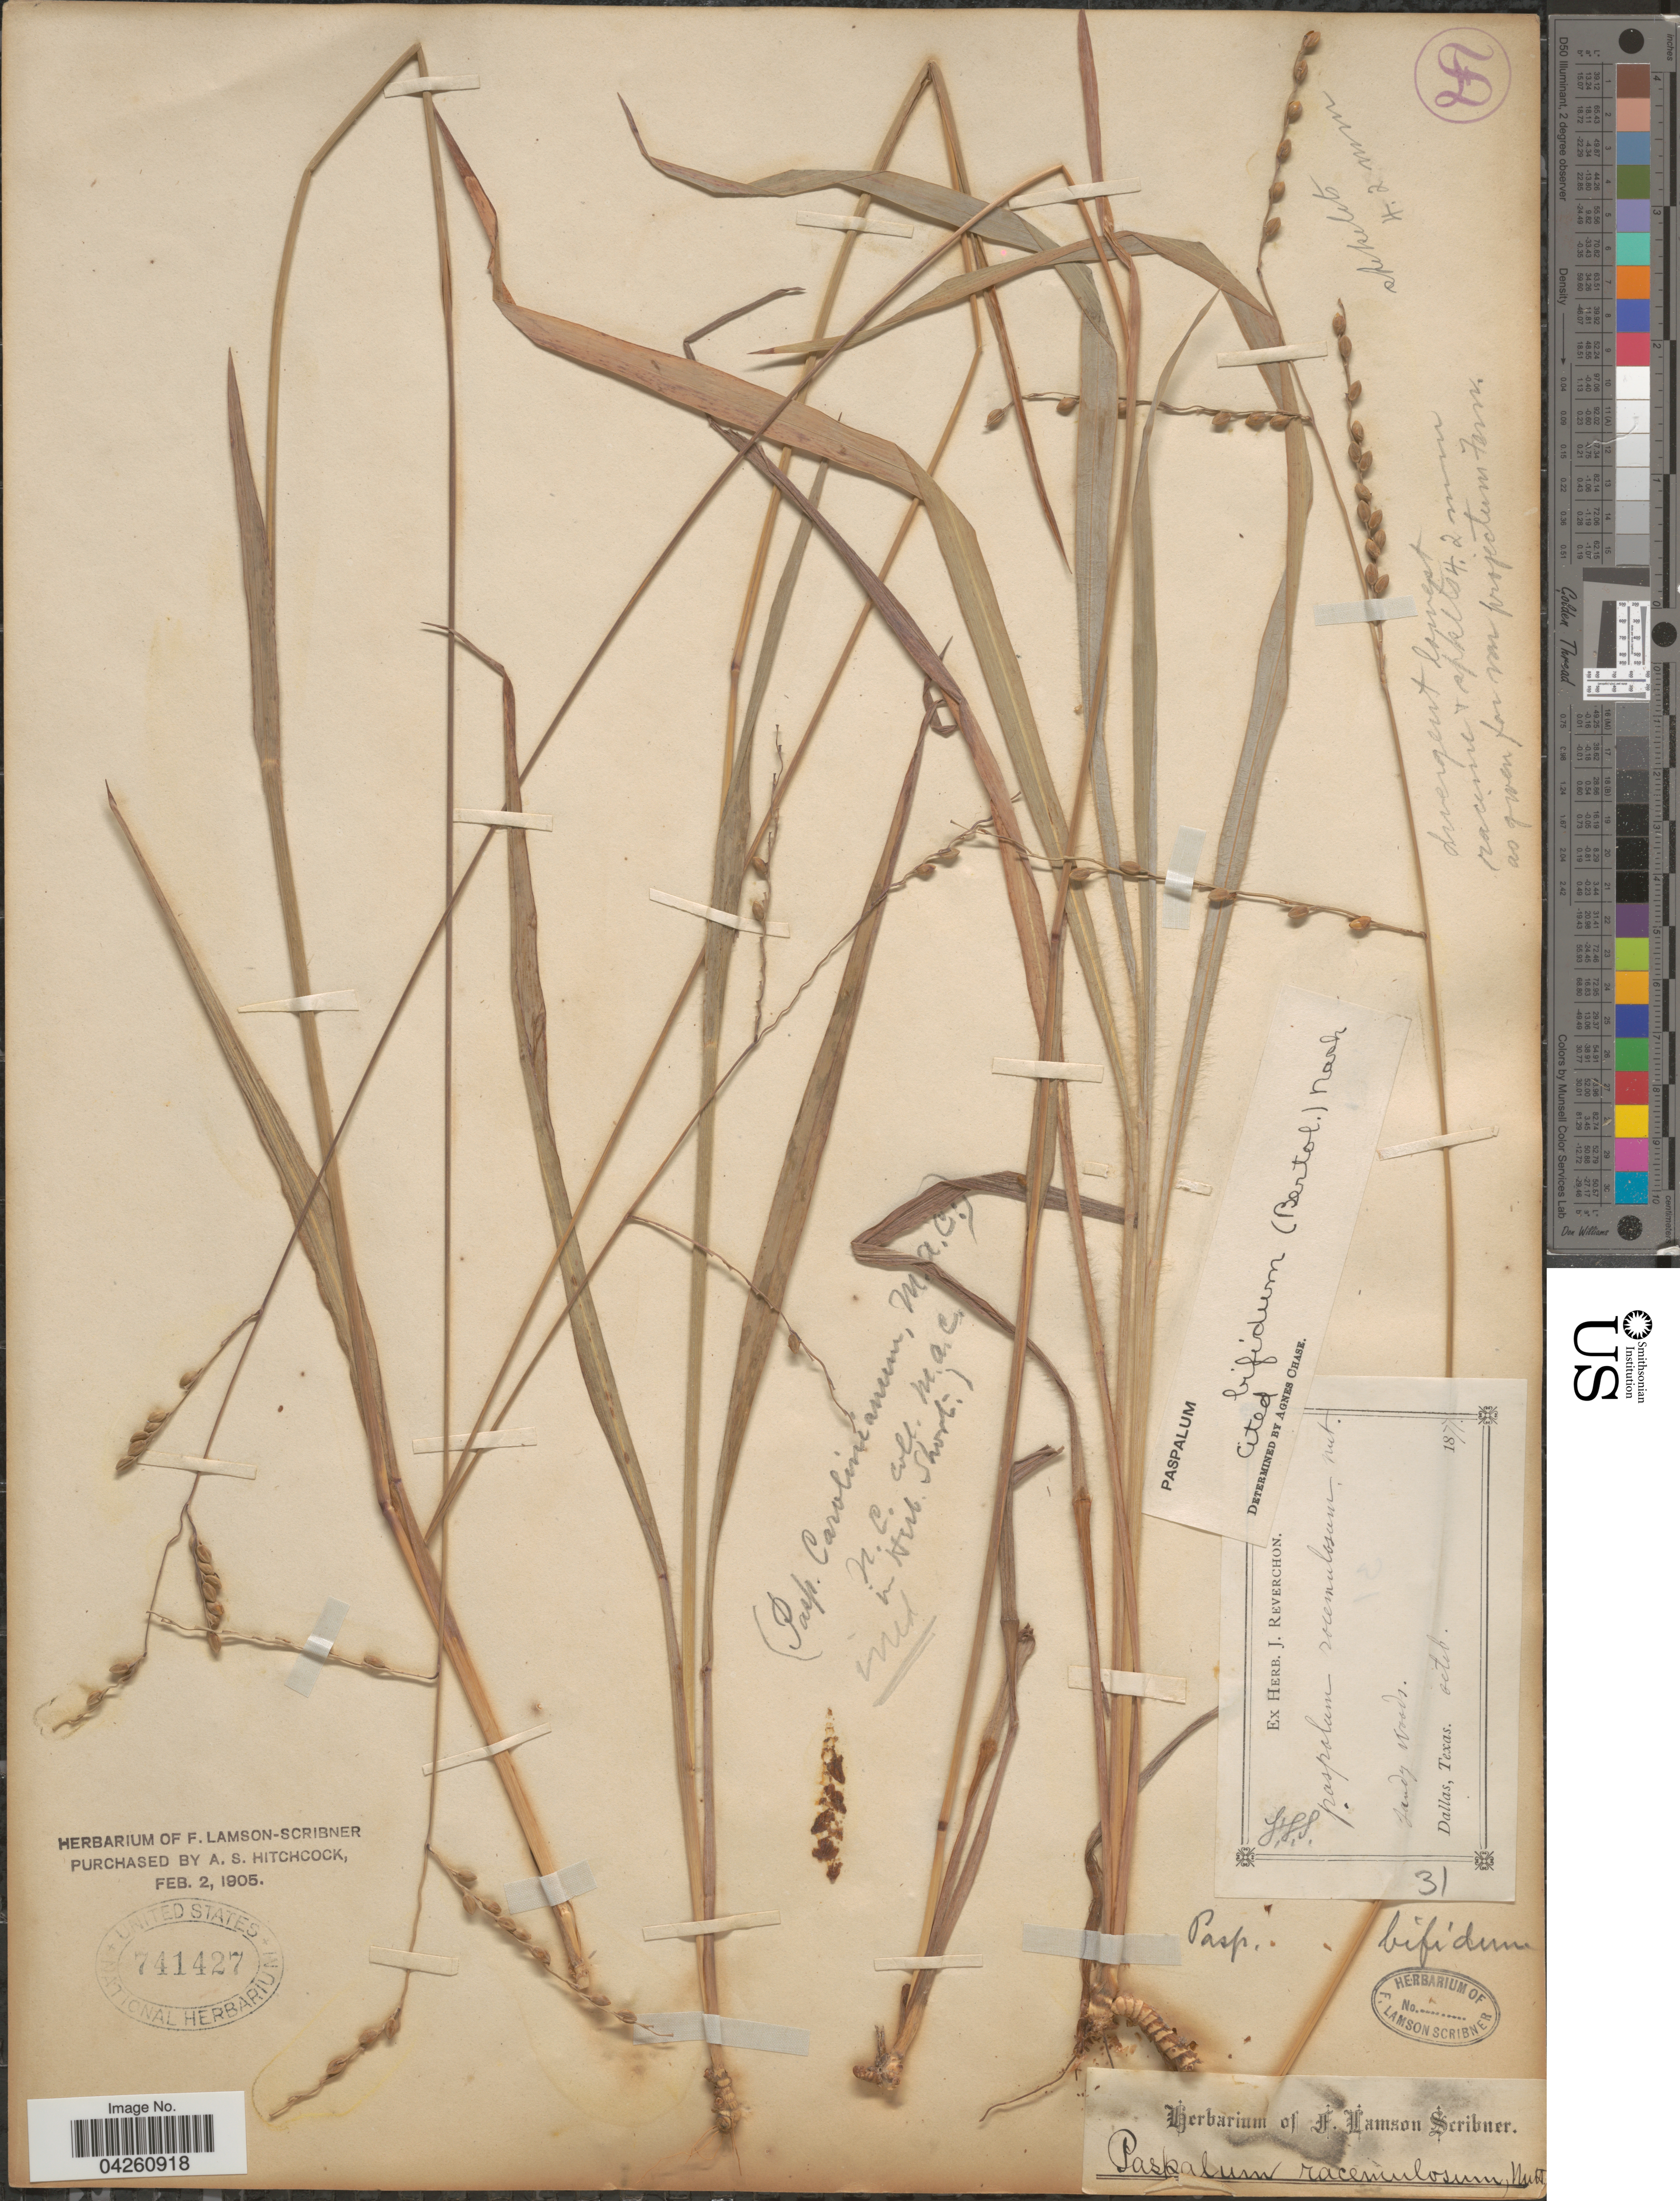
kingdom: Plantae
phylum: Tracheophyta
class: Liliopsida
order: Poales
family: Poaceae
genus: Paspalum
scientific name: Paspalum bifidum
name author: (Bertol.) Nash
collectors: ex herb. J. Reverchon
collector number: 31?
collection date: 1877-10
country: United States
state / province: Texas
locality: Sandy Woods. Dallas.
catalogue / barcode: US 741427